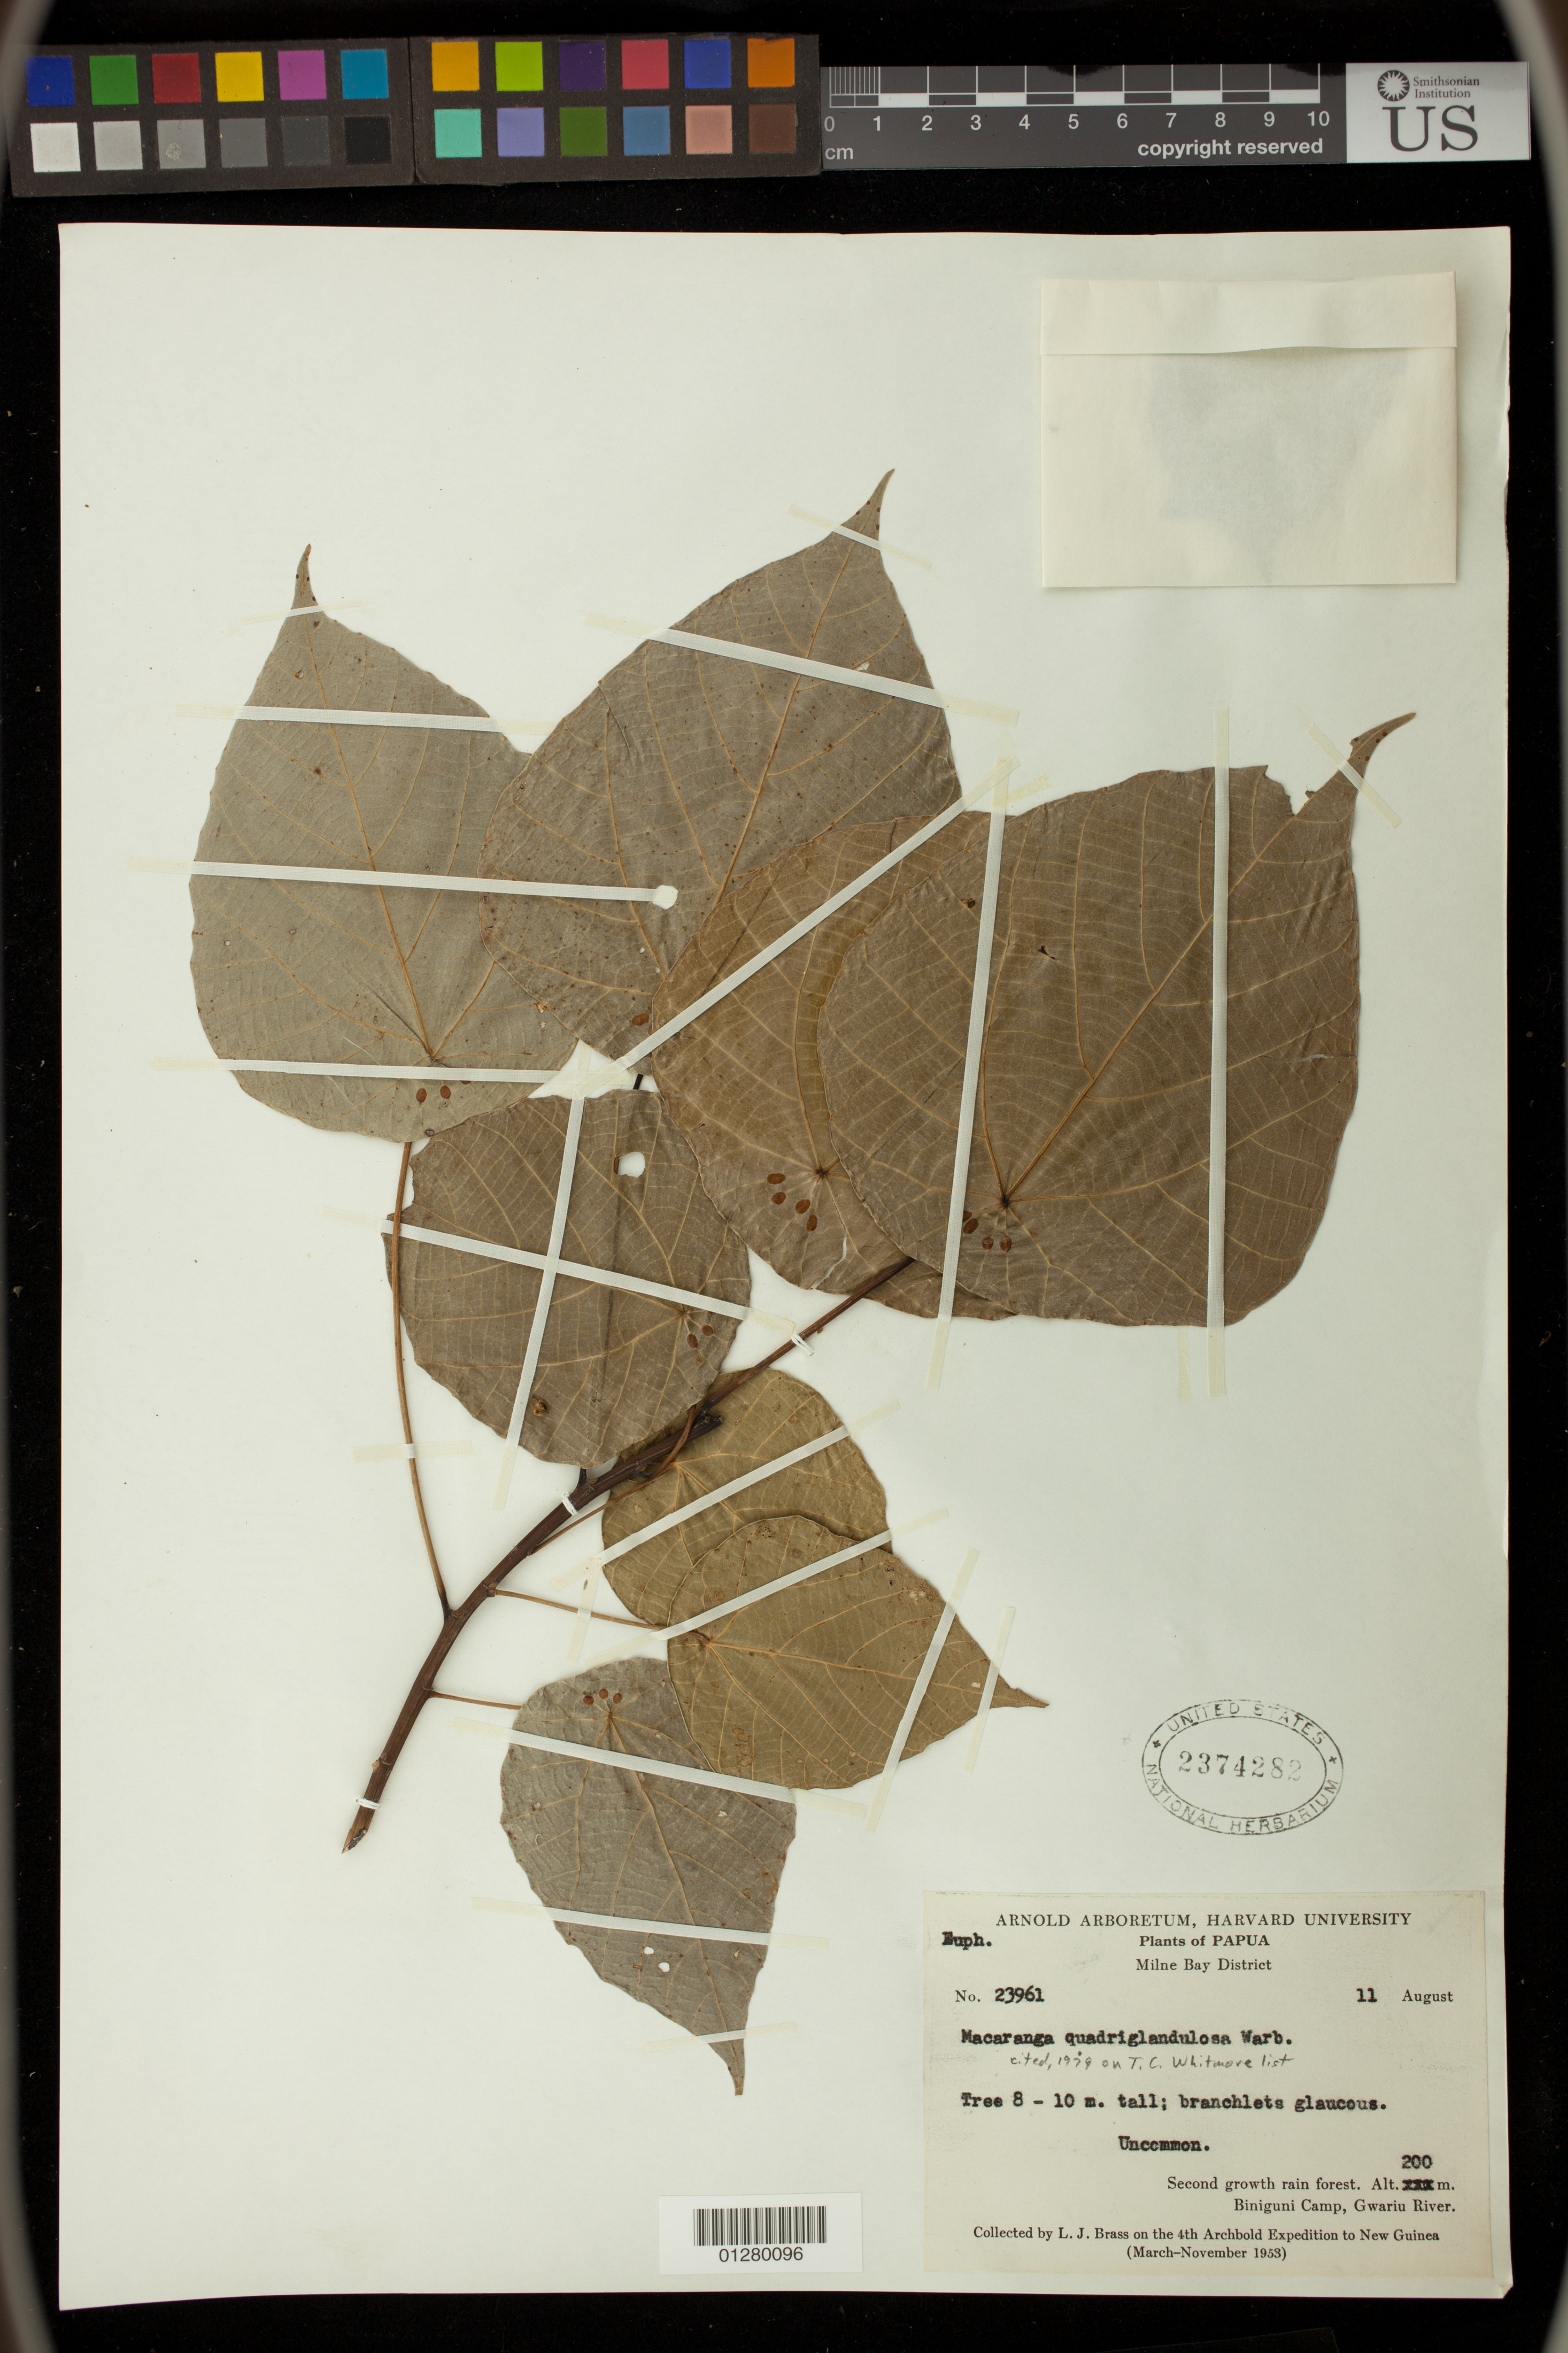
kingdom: Plantae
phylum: Tracheophyta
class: Magnoliopsida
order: Malpighiales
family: Euphorbiaceae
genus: Macaranga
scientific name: Macaranga quadriglandulosa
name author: Warb.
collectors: L. J. Brass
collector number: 23961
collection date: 1953-08-11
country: Papua New Guinea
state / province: Milne Bay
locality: Biniguni Camp, Gwariu River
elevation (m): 200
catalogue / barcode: US 2374282